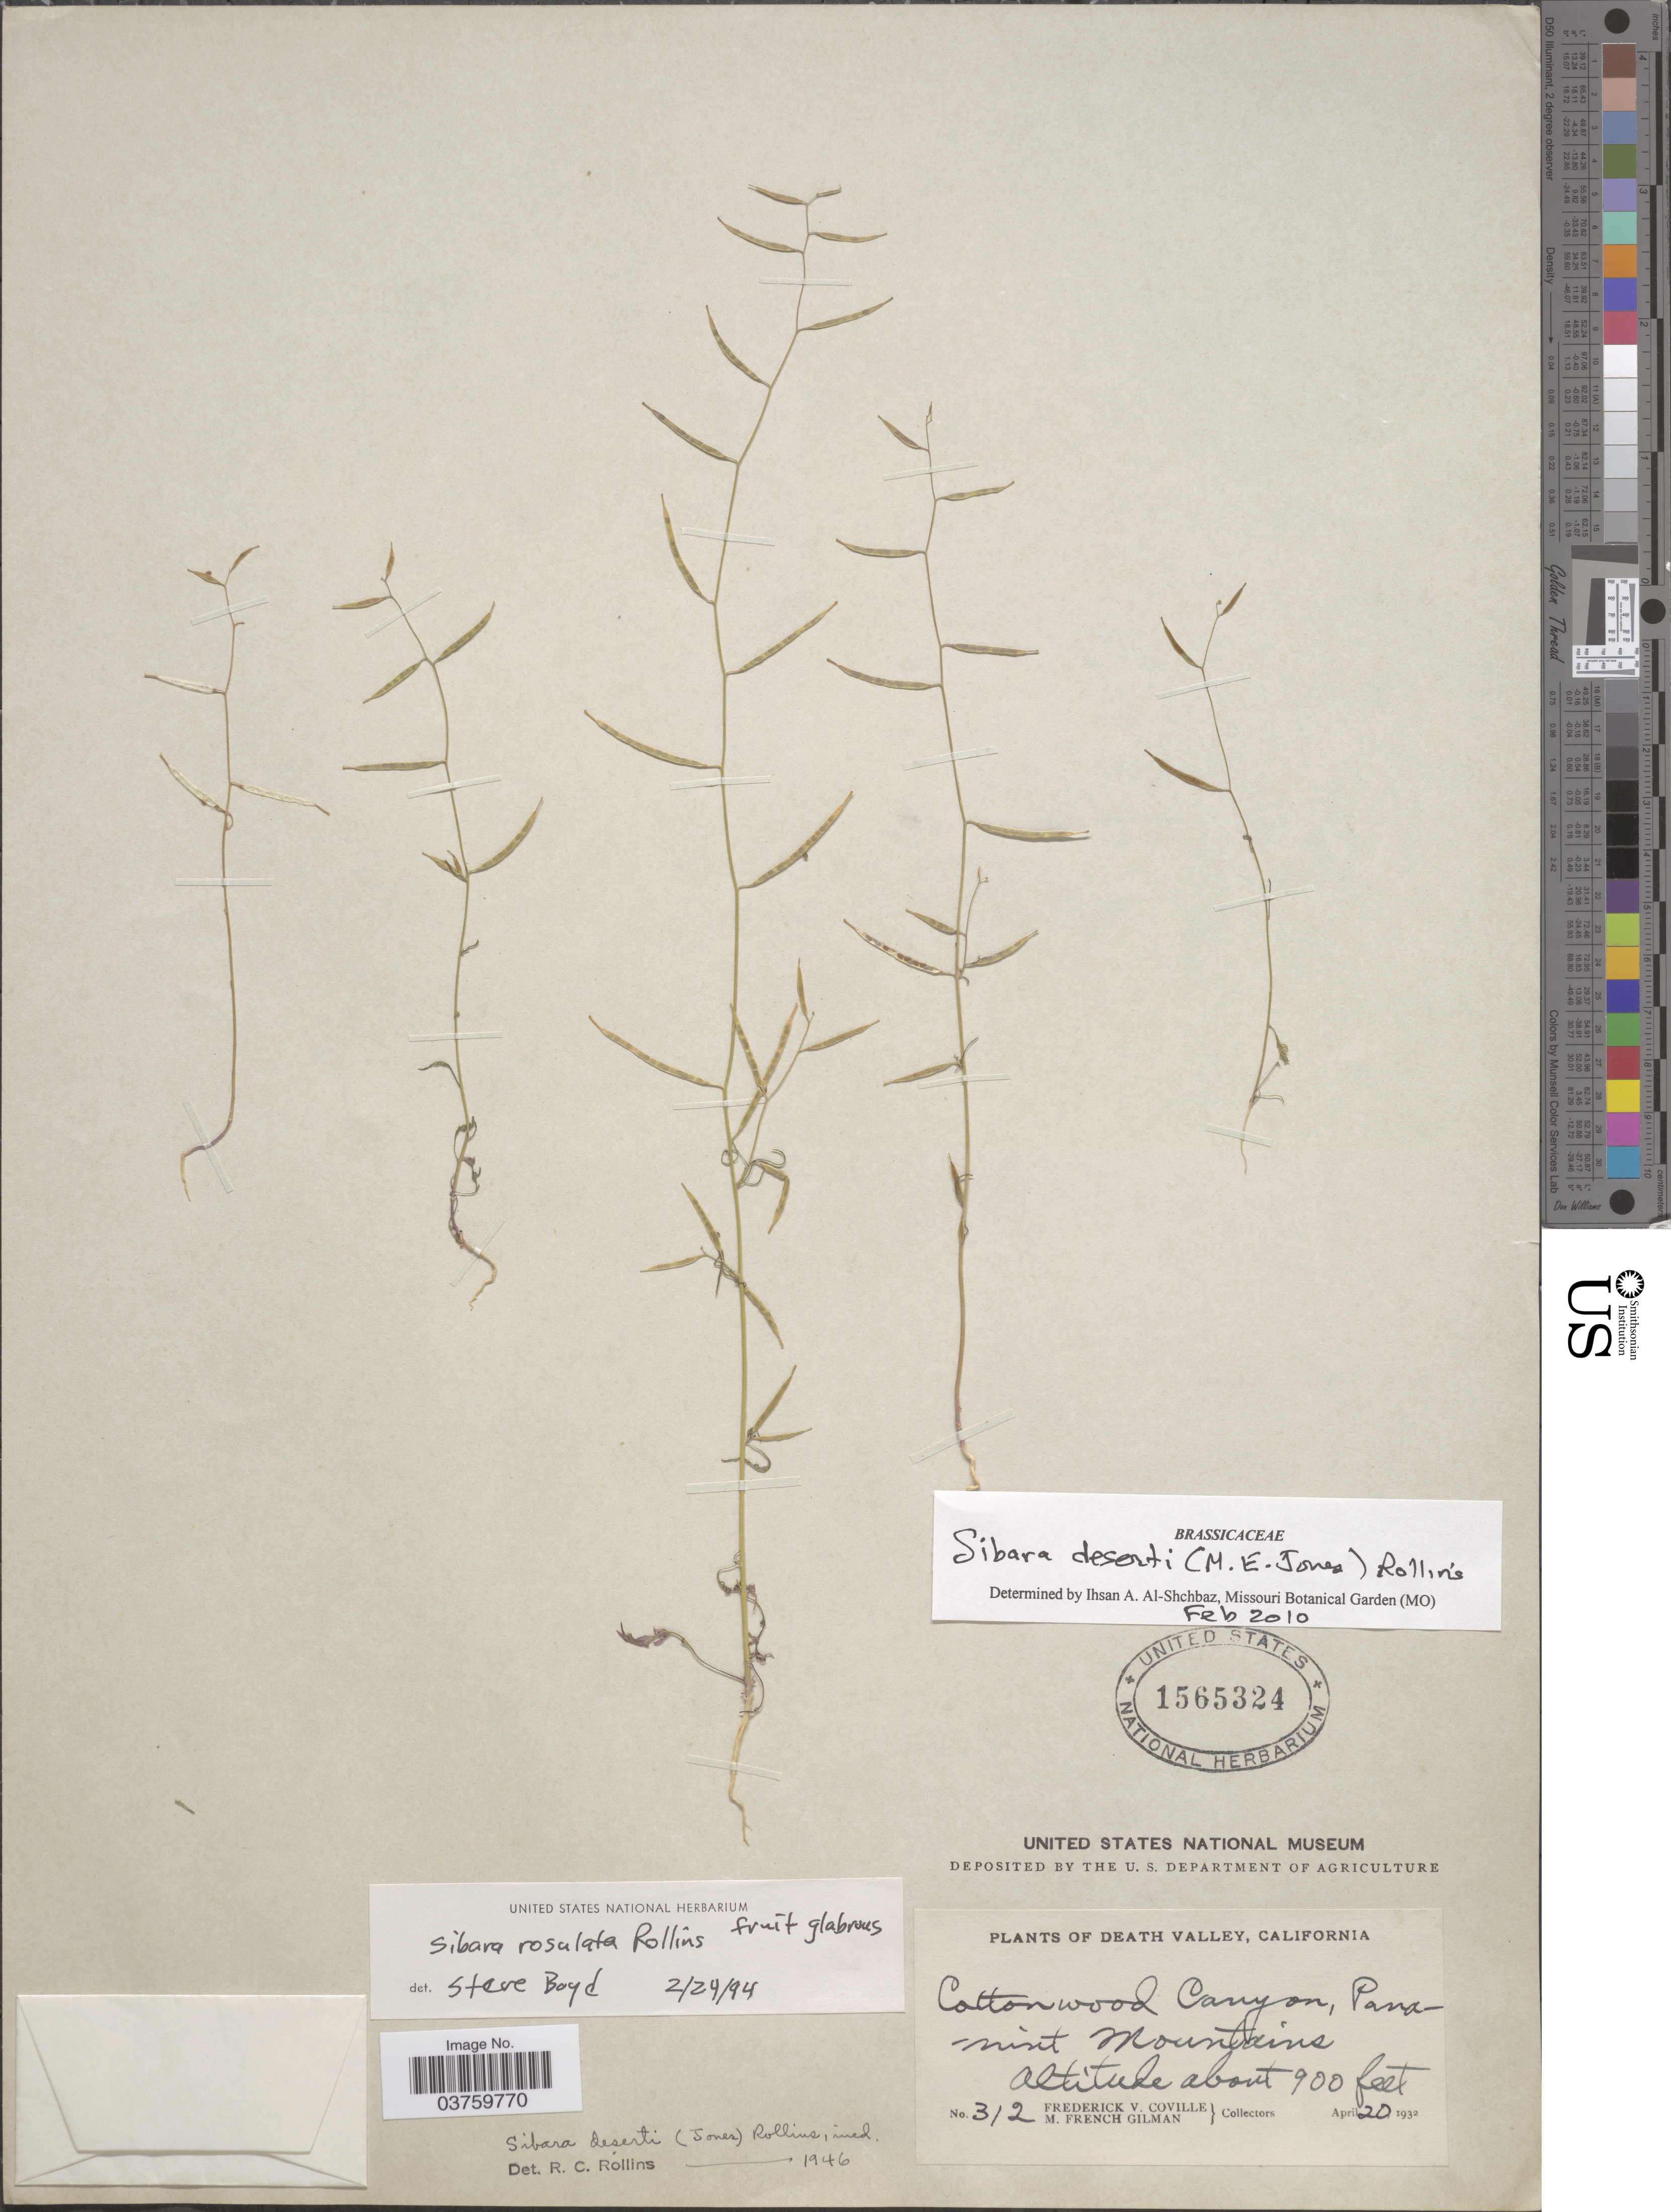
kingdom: Plantae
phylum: Tracheophyta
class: Magnoliopsida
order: Brassicales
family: Brassicaceae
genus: Sibara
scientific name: Sibara deserti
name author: (M.E. Jones) Rollins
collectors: F. V. Coville & M. F. Gilman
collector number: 312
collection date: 1932-04-20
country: United States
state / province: California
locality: Death Valley. Panamint Mountains.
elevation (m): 274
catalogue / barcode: US 1565324